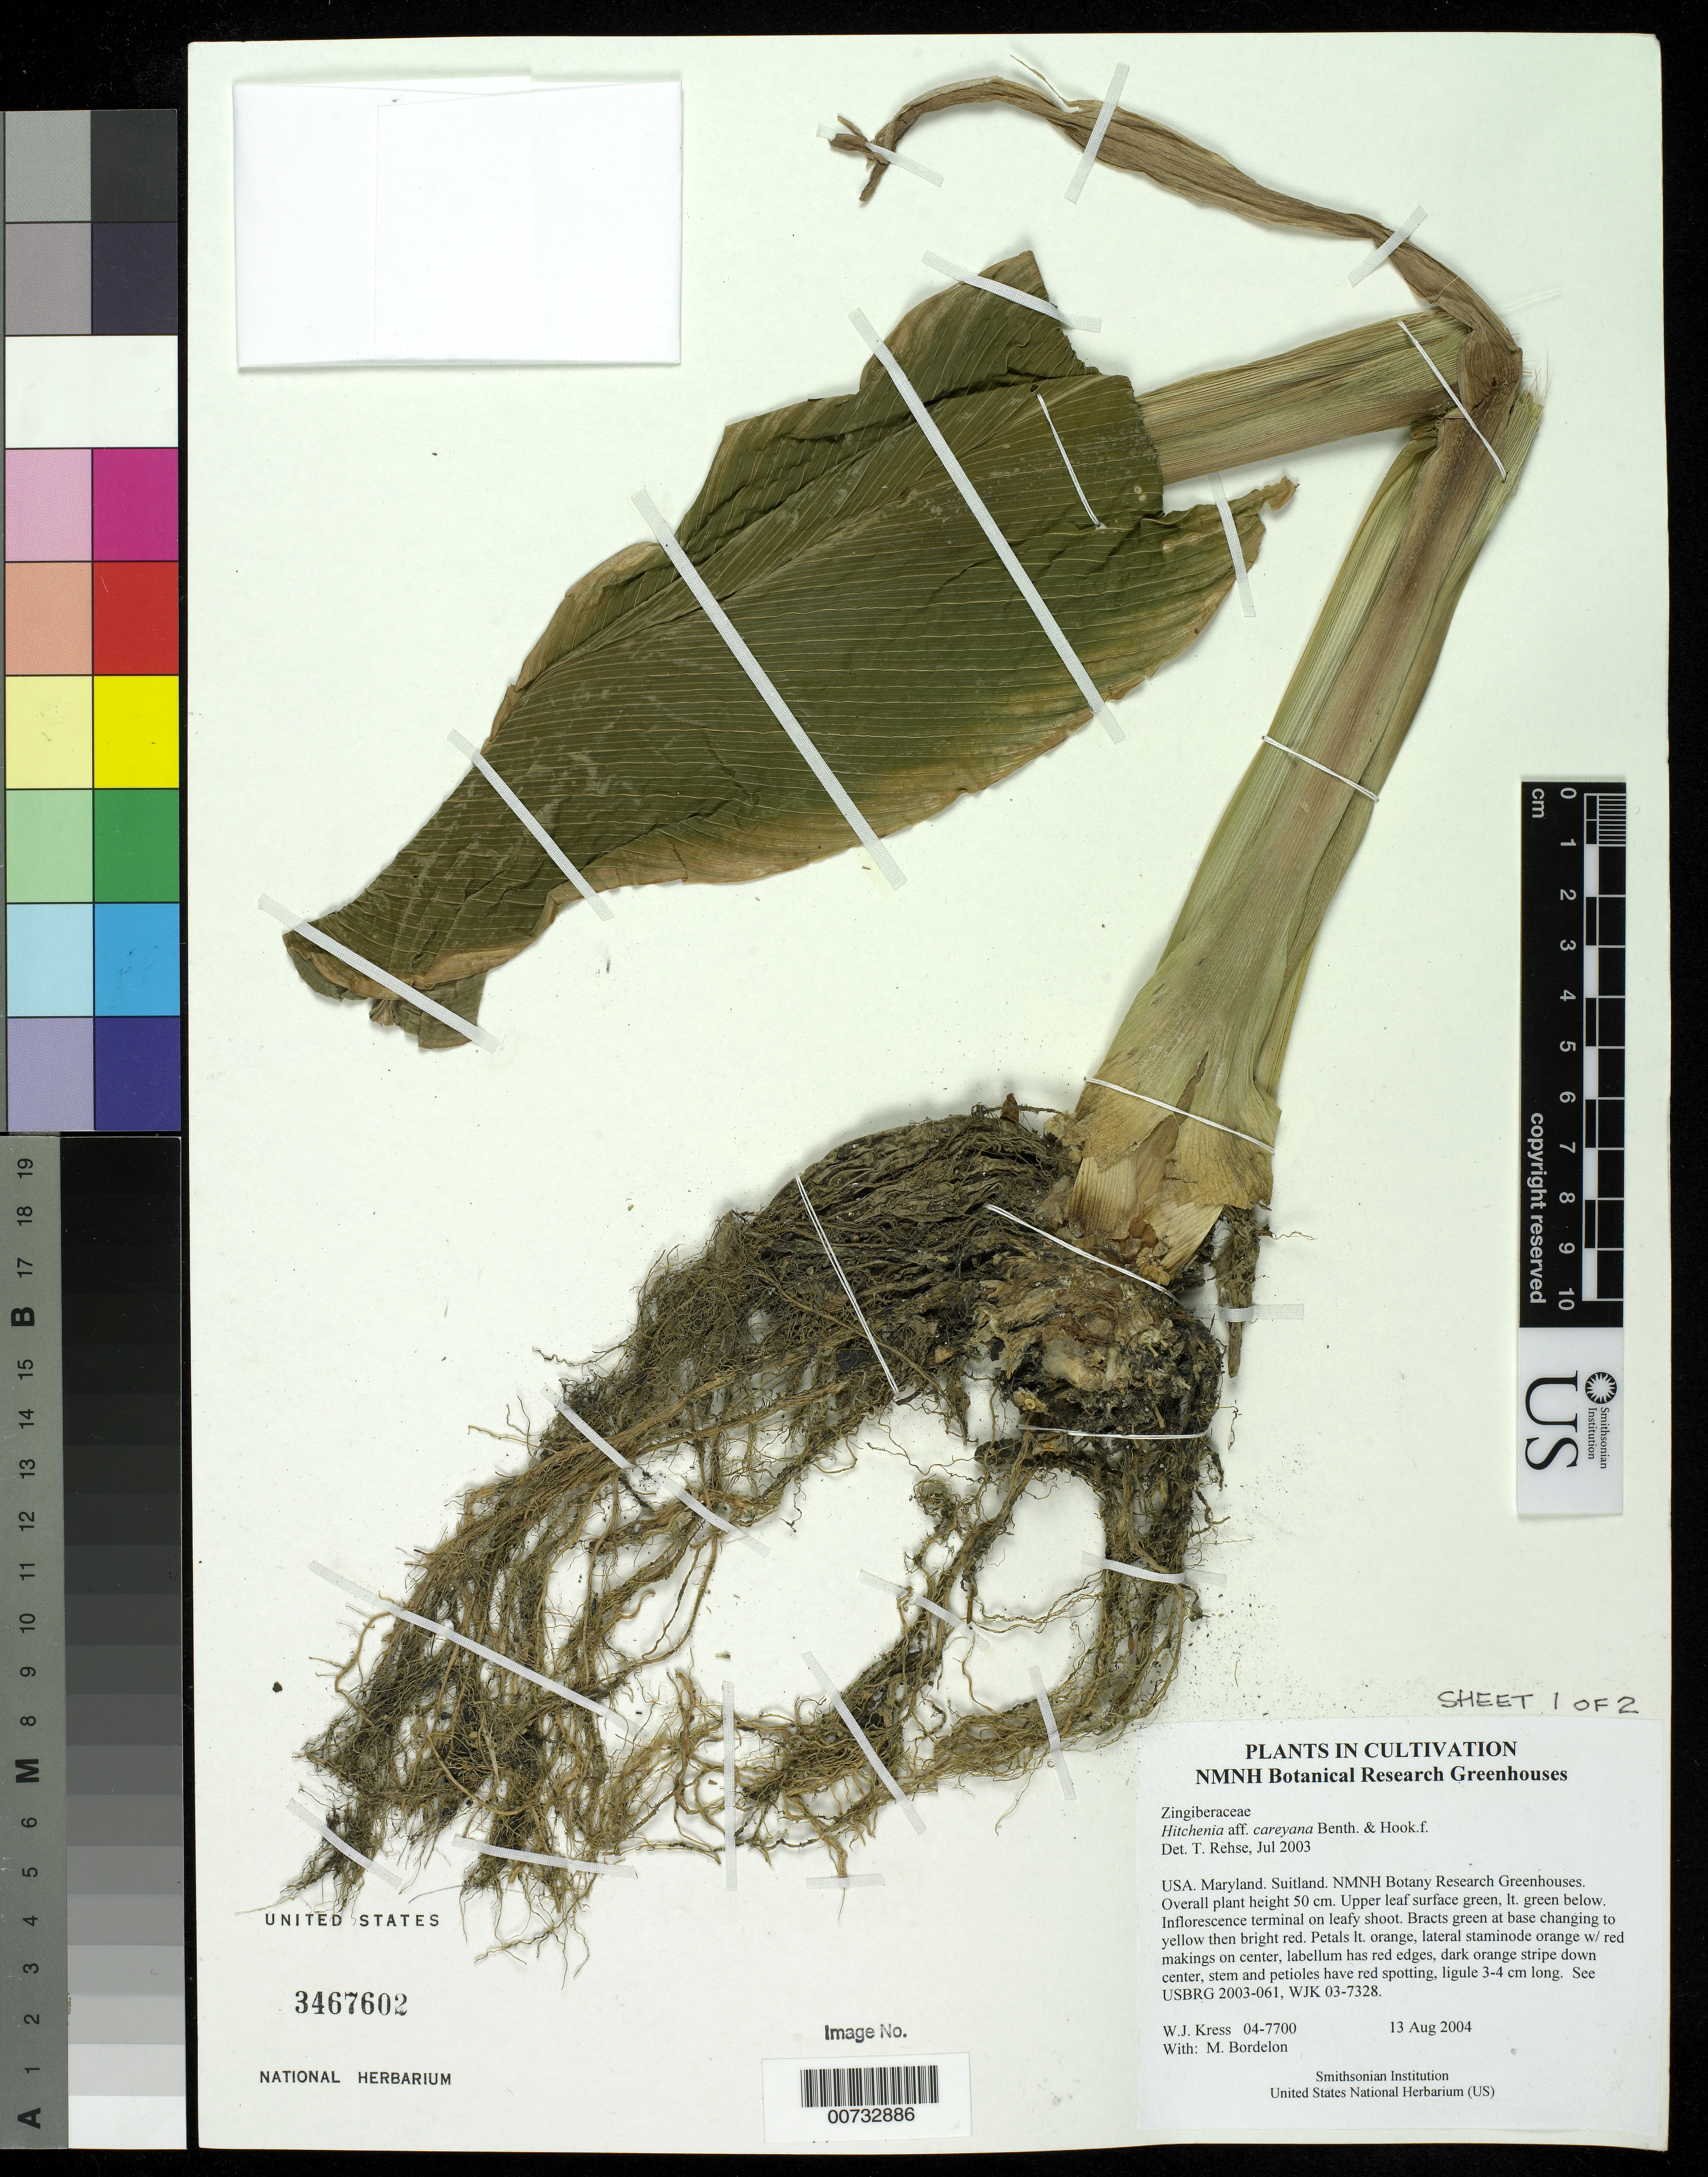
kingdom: Plantae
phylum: Tracheophyta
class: Liliopsida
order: Zingiberales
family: Zingiberaceae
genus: Curcuma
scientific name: Curcuma arracanensis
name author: W.J. Kress & V. Gowda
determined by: Rehse, T.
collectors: W. J. Kress & M. Bordelon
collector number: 04-7700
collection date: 2004-08-13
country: United States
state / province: Maryland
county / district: Prince George's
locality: NMNH Botany Research Greenhouses. Suitland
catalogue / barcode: US 3467602